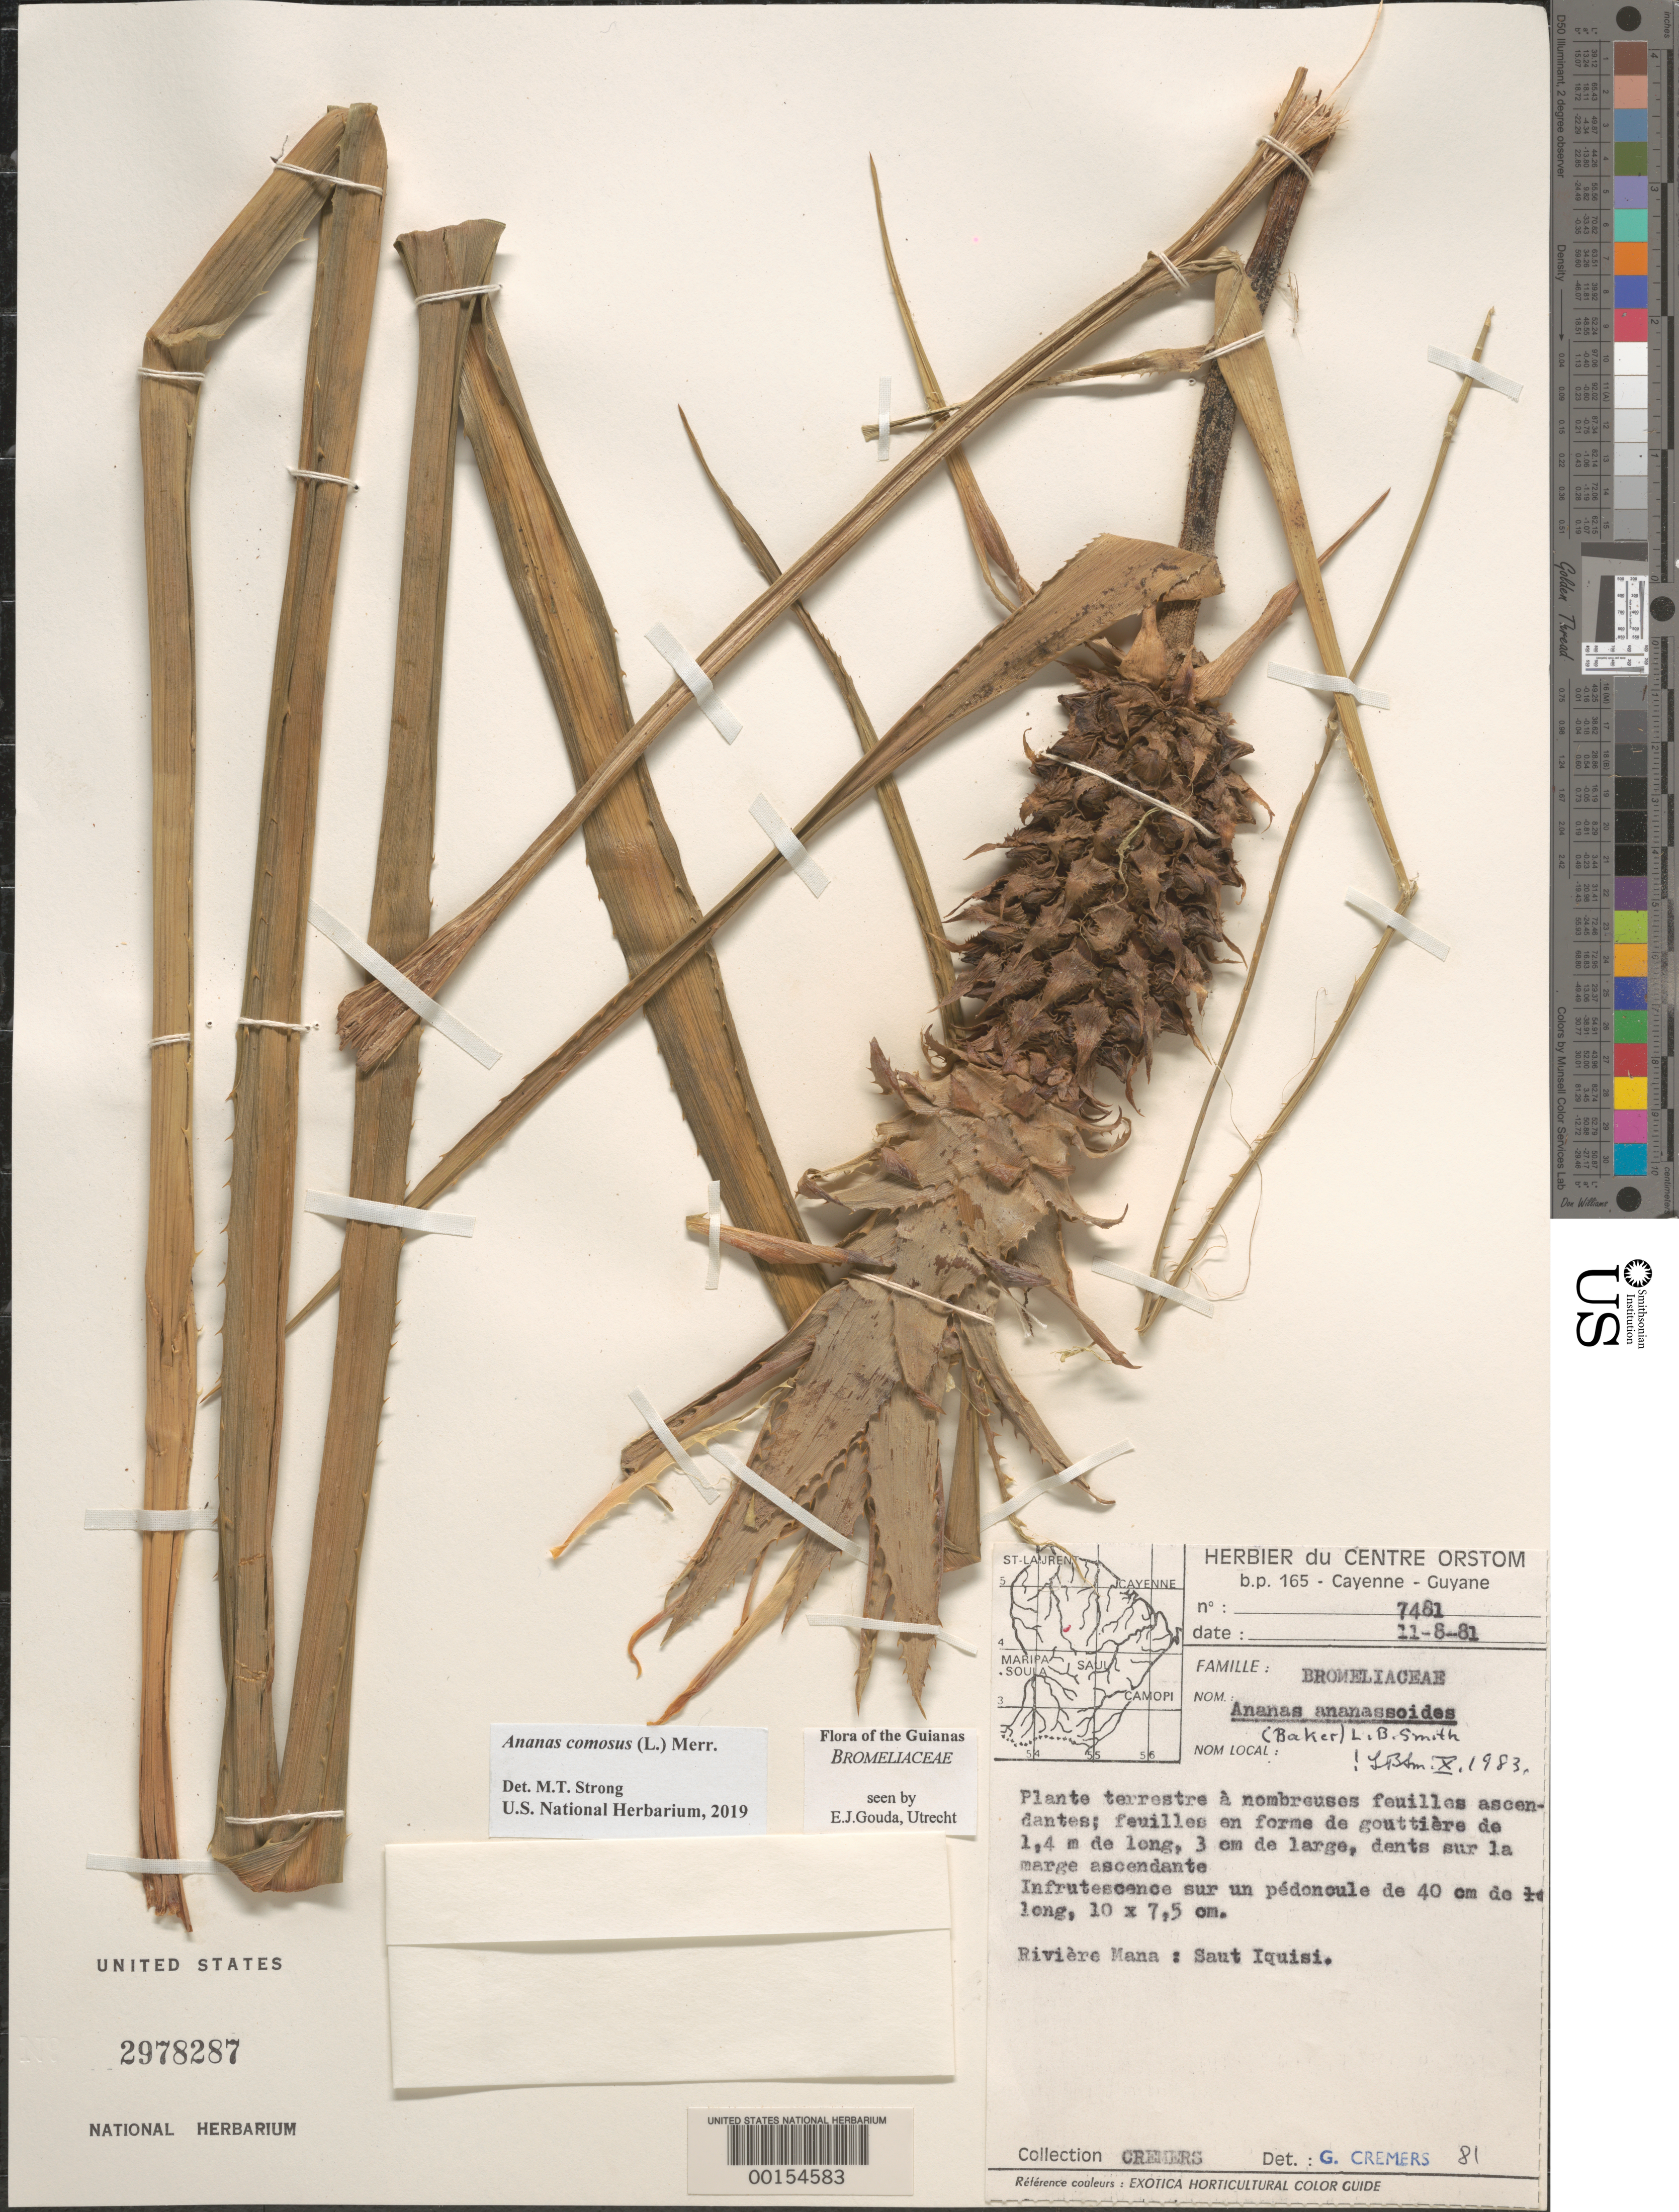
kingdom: Plantae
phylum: Tracheophyta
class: Liliopsida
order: Poales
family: Bromeliaceae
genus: Ananas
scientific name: Ananas comosus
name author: (L.) Merr.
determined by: Strong, Mark T., (BOT), Smithsonian Institution - National Museum of Natural History (UNITED STATES)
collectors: G. Cremers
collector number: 7481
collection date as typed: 11-Aug-81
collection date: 1981-08-11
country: French Guiana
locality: Saut Iquisi, Riv. Mana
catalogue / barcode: US 2978287